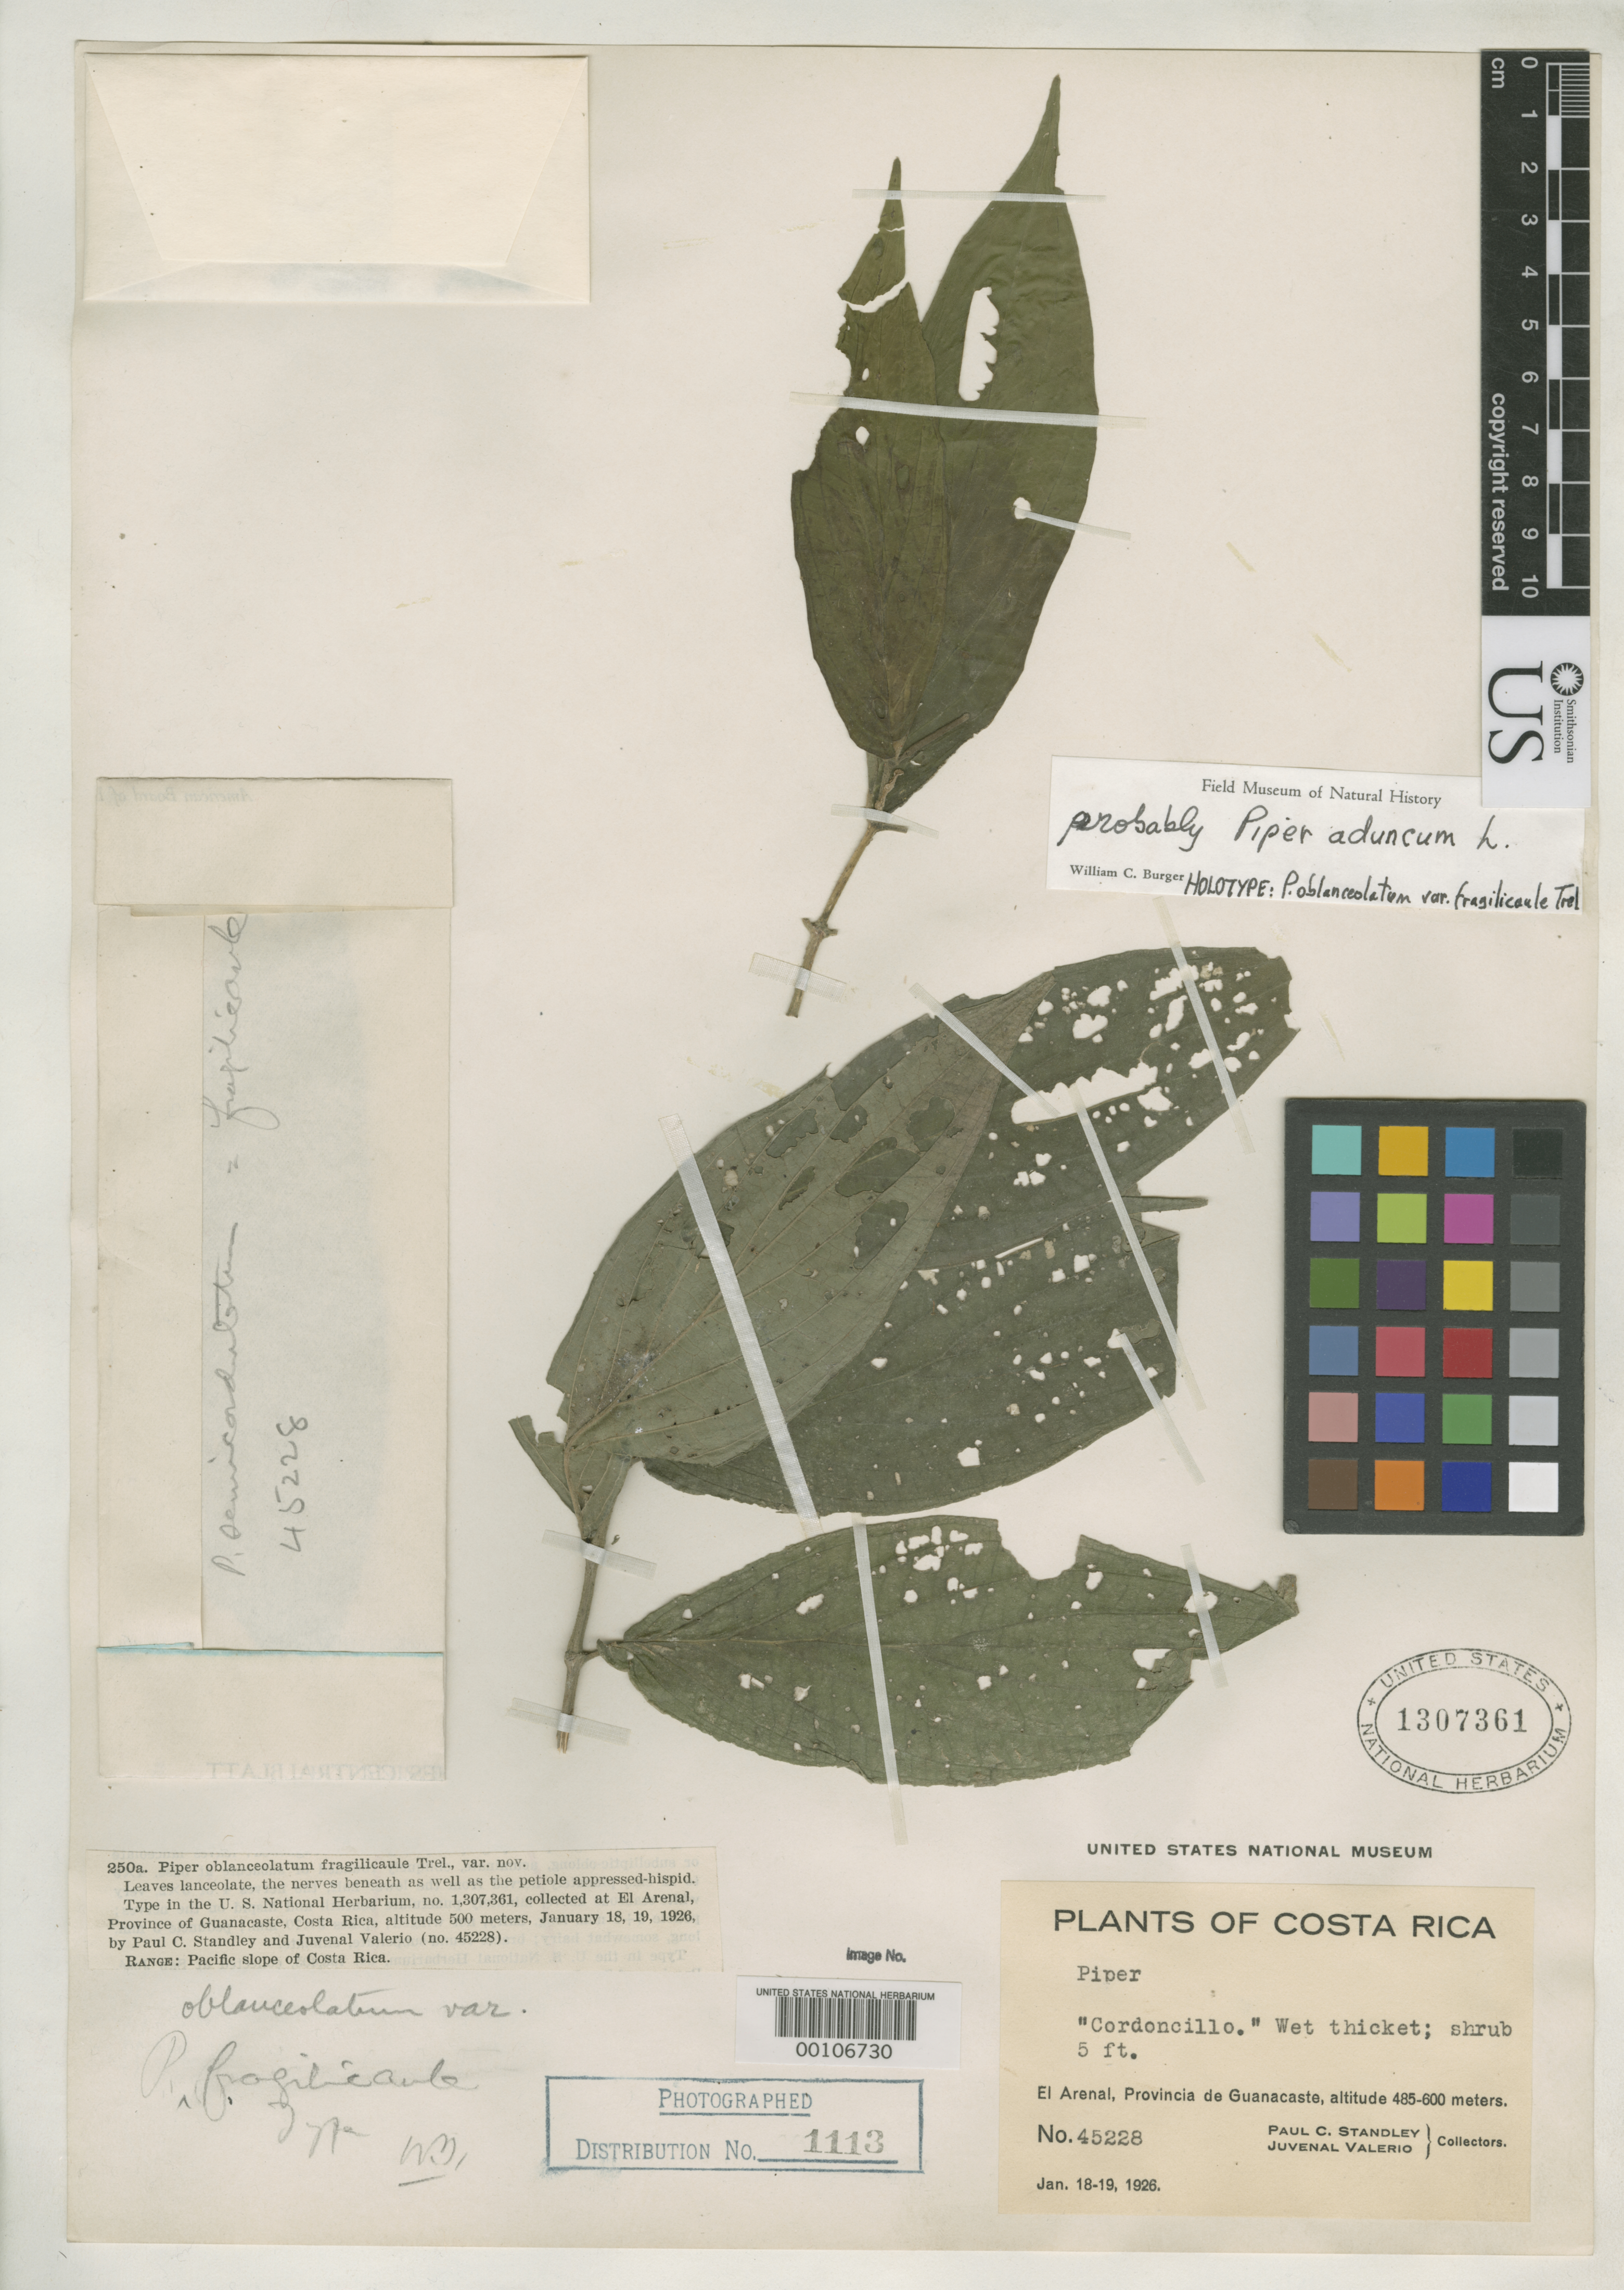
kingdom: Plantae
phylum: Tracheophyta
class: Magnoliopsida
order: Piperales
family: Piperaceae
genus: Piper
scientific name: Piper oblanceolatum var. fragilicaule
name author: Trel.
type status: Holotype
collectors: P. C. Standley & J. Valerio R.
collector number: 45228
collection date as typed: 18 Jan 1926 to 19 Jan 1926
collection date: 1926-01-18/1926-01-19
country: Costa Rica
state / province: Guanacaste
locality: El Arenal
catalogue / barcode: US 1307361